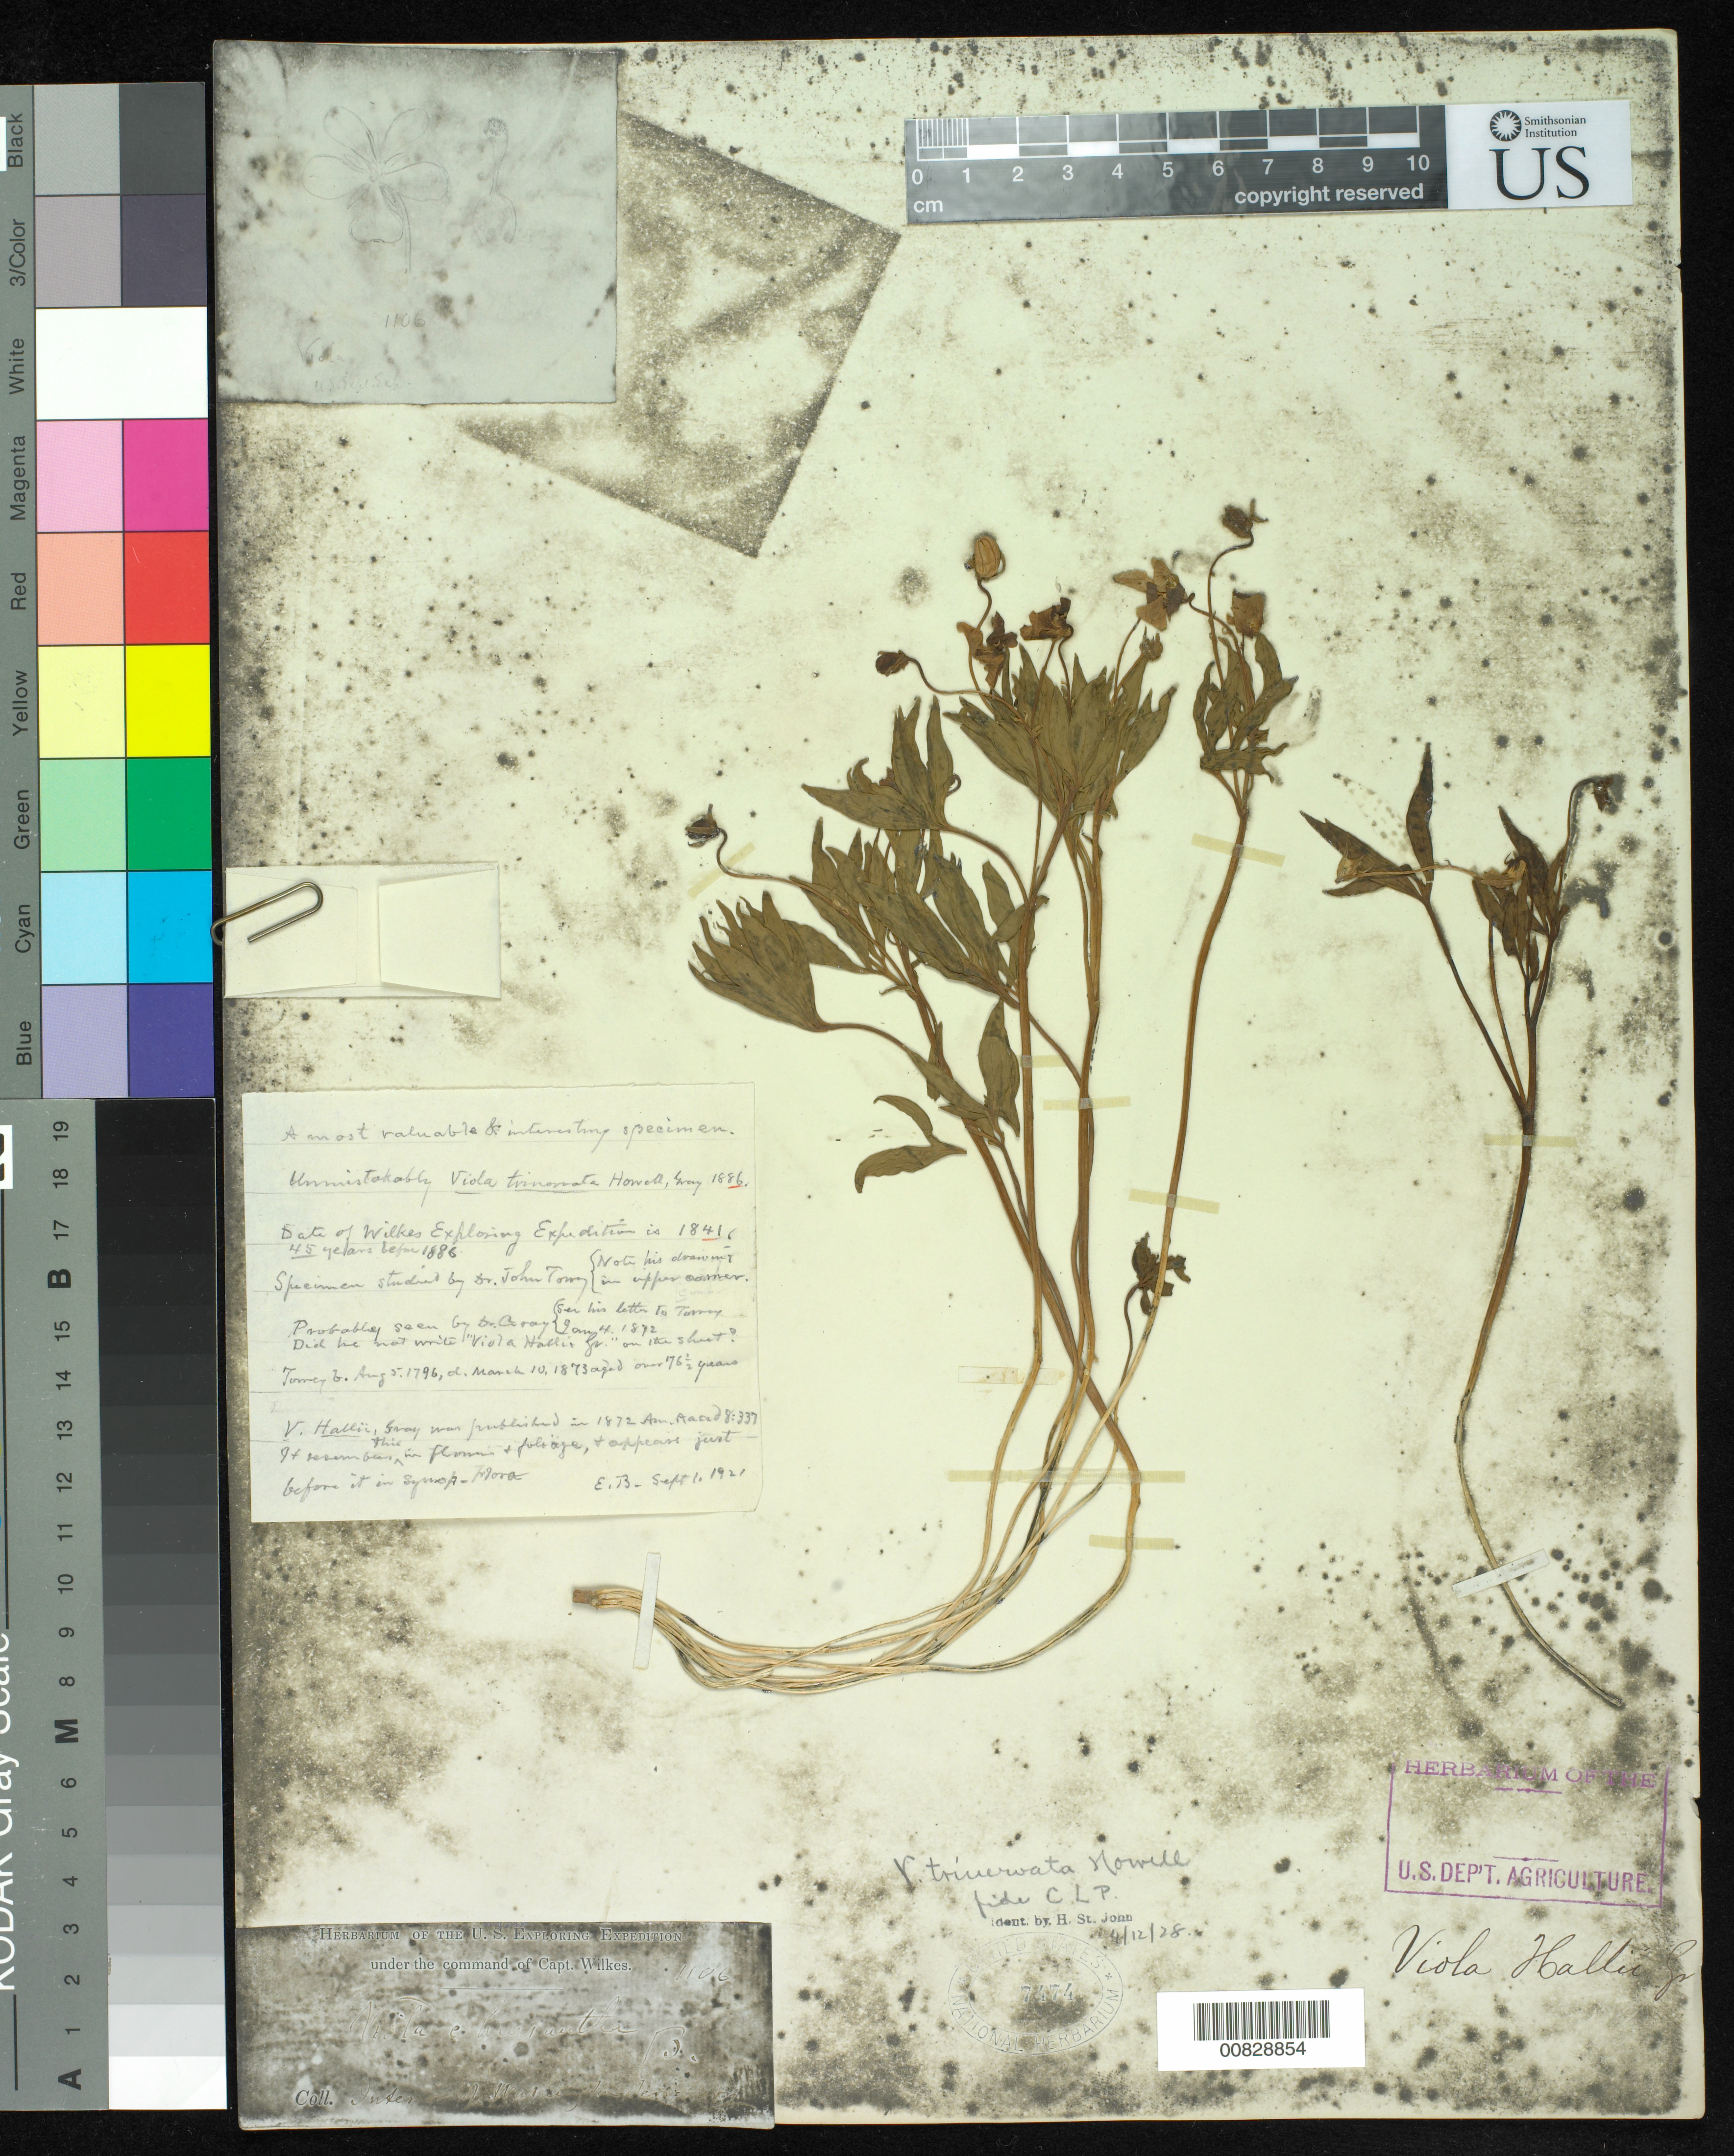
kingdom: Plantae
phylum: Tracheophyta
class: Magnoliopsida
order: Malpighiales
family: Violaceae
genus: Viola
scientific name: Viola trinervata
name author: (J.T. Howell) J.T. Howell ex A. Gray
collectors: Wilkes Explor. Exped.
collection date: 1838/1842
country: United States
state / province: Washington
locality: Interior of Washington Terr.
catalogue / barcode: US 7474